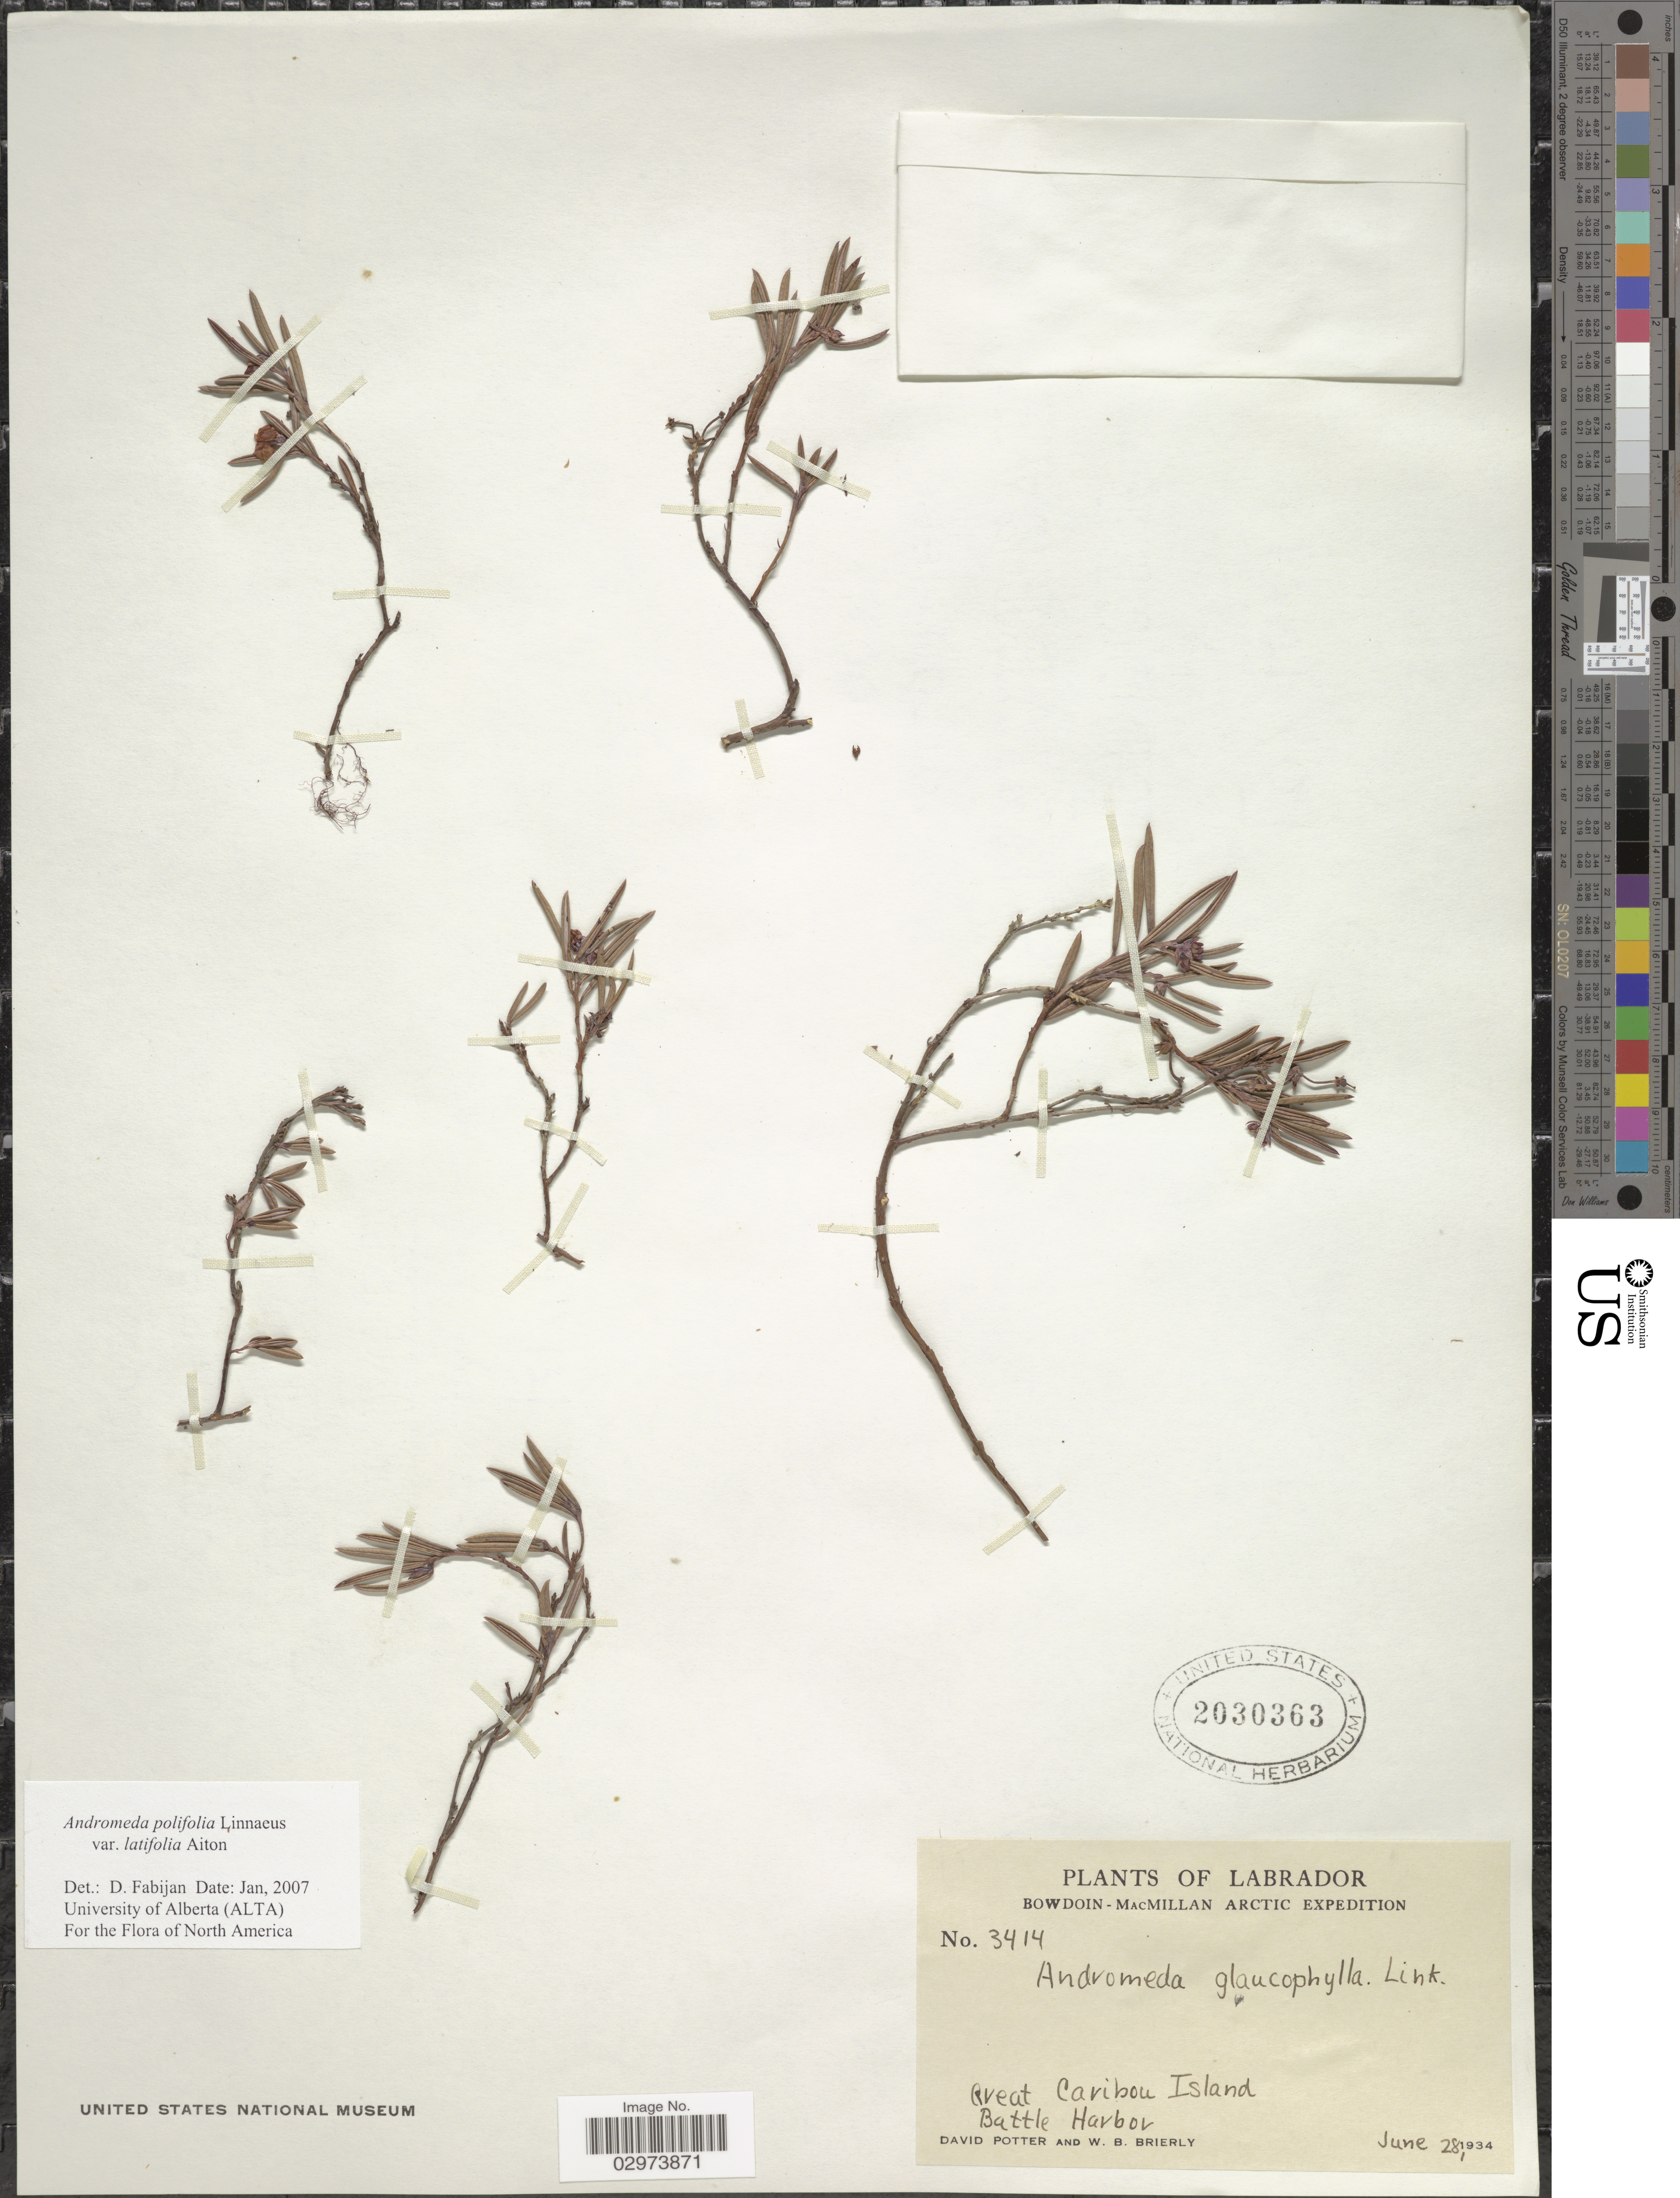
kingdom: Plantae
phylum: Tracheophyta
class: Magnoliopsida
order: Ericales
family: Ericaceae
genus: Andromeda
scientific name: Andromeda polifolia var. latifolia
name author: Aiton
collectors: D. Potter & W. Brierly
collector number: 3414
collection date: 1934-06-28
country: Canada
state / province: Newfoundland and Labrador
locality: Labrador. Great Caribou Island. Battle Harbor.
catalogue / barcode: US 2030363